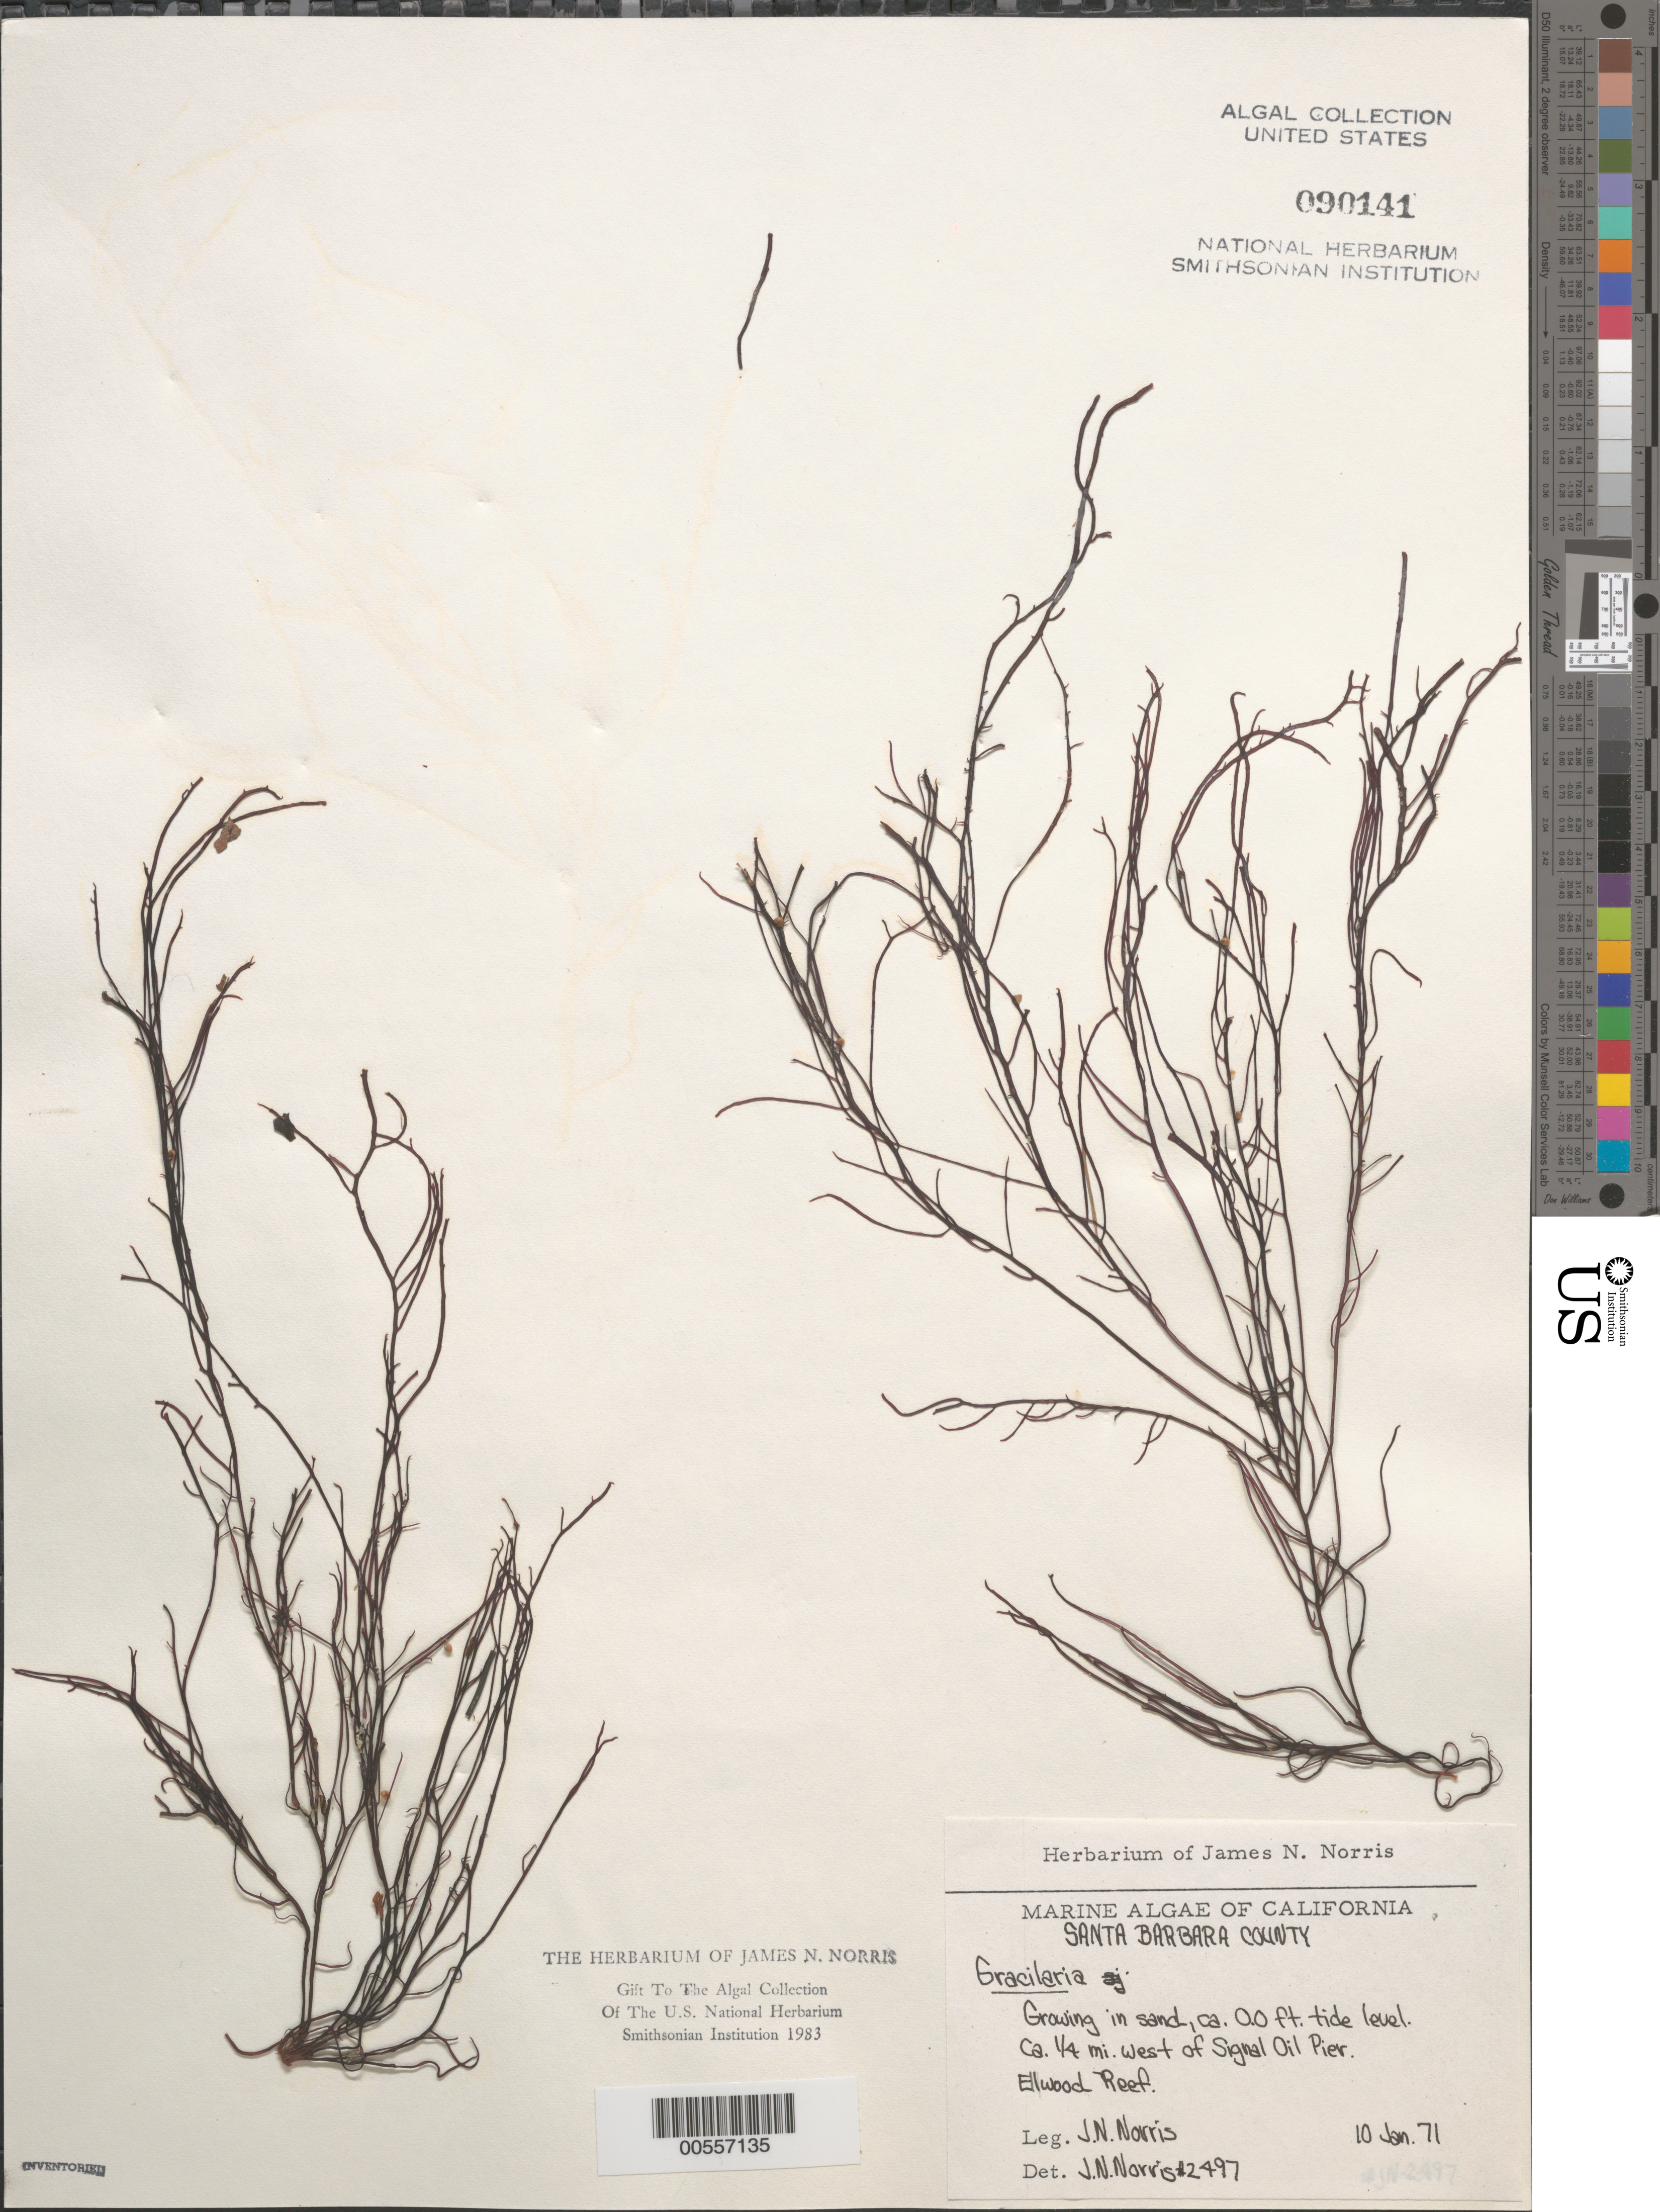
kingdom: Plantae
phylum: Rhodophyta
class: Florideophyceae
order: Gracilariales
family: Gracilariaceae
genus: Gracilaria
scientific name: Gracilaria sp.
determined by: Norris, James N.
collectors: J. N. Norris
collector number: JN-2497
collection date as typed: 10 Jan 1971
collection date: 1971-01-10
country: United States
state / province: California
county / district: Santa Barbara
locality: Ellwood Reef, ca. 0.25 mile west of Signal Oil pier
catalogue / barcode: US 90141